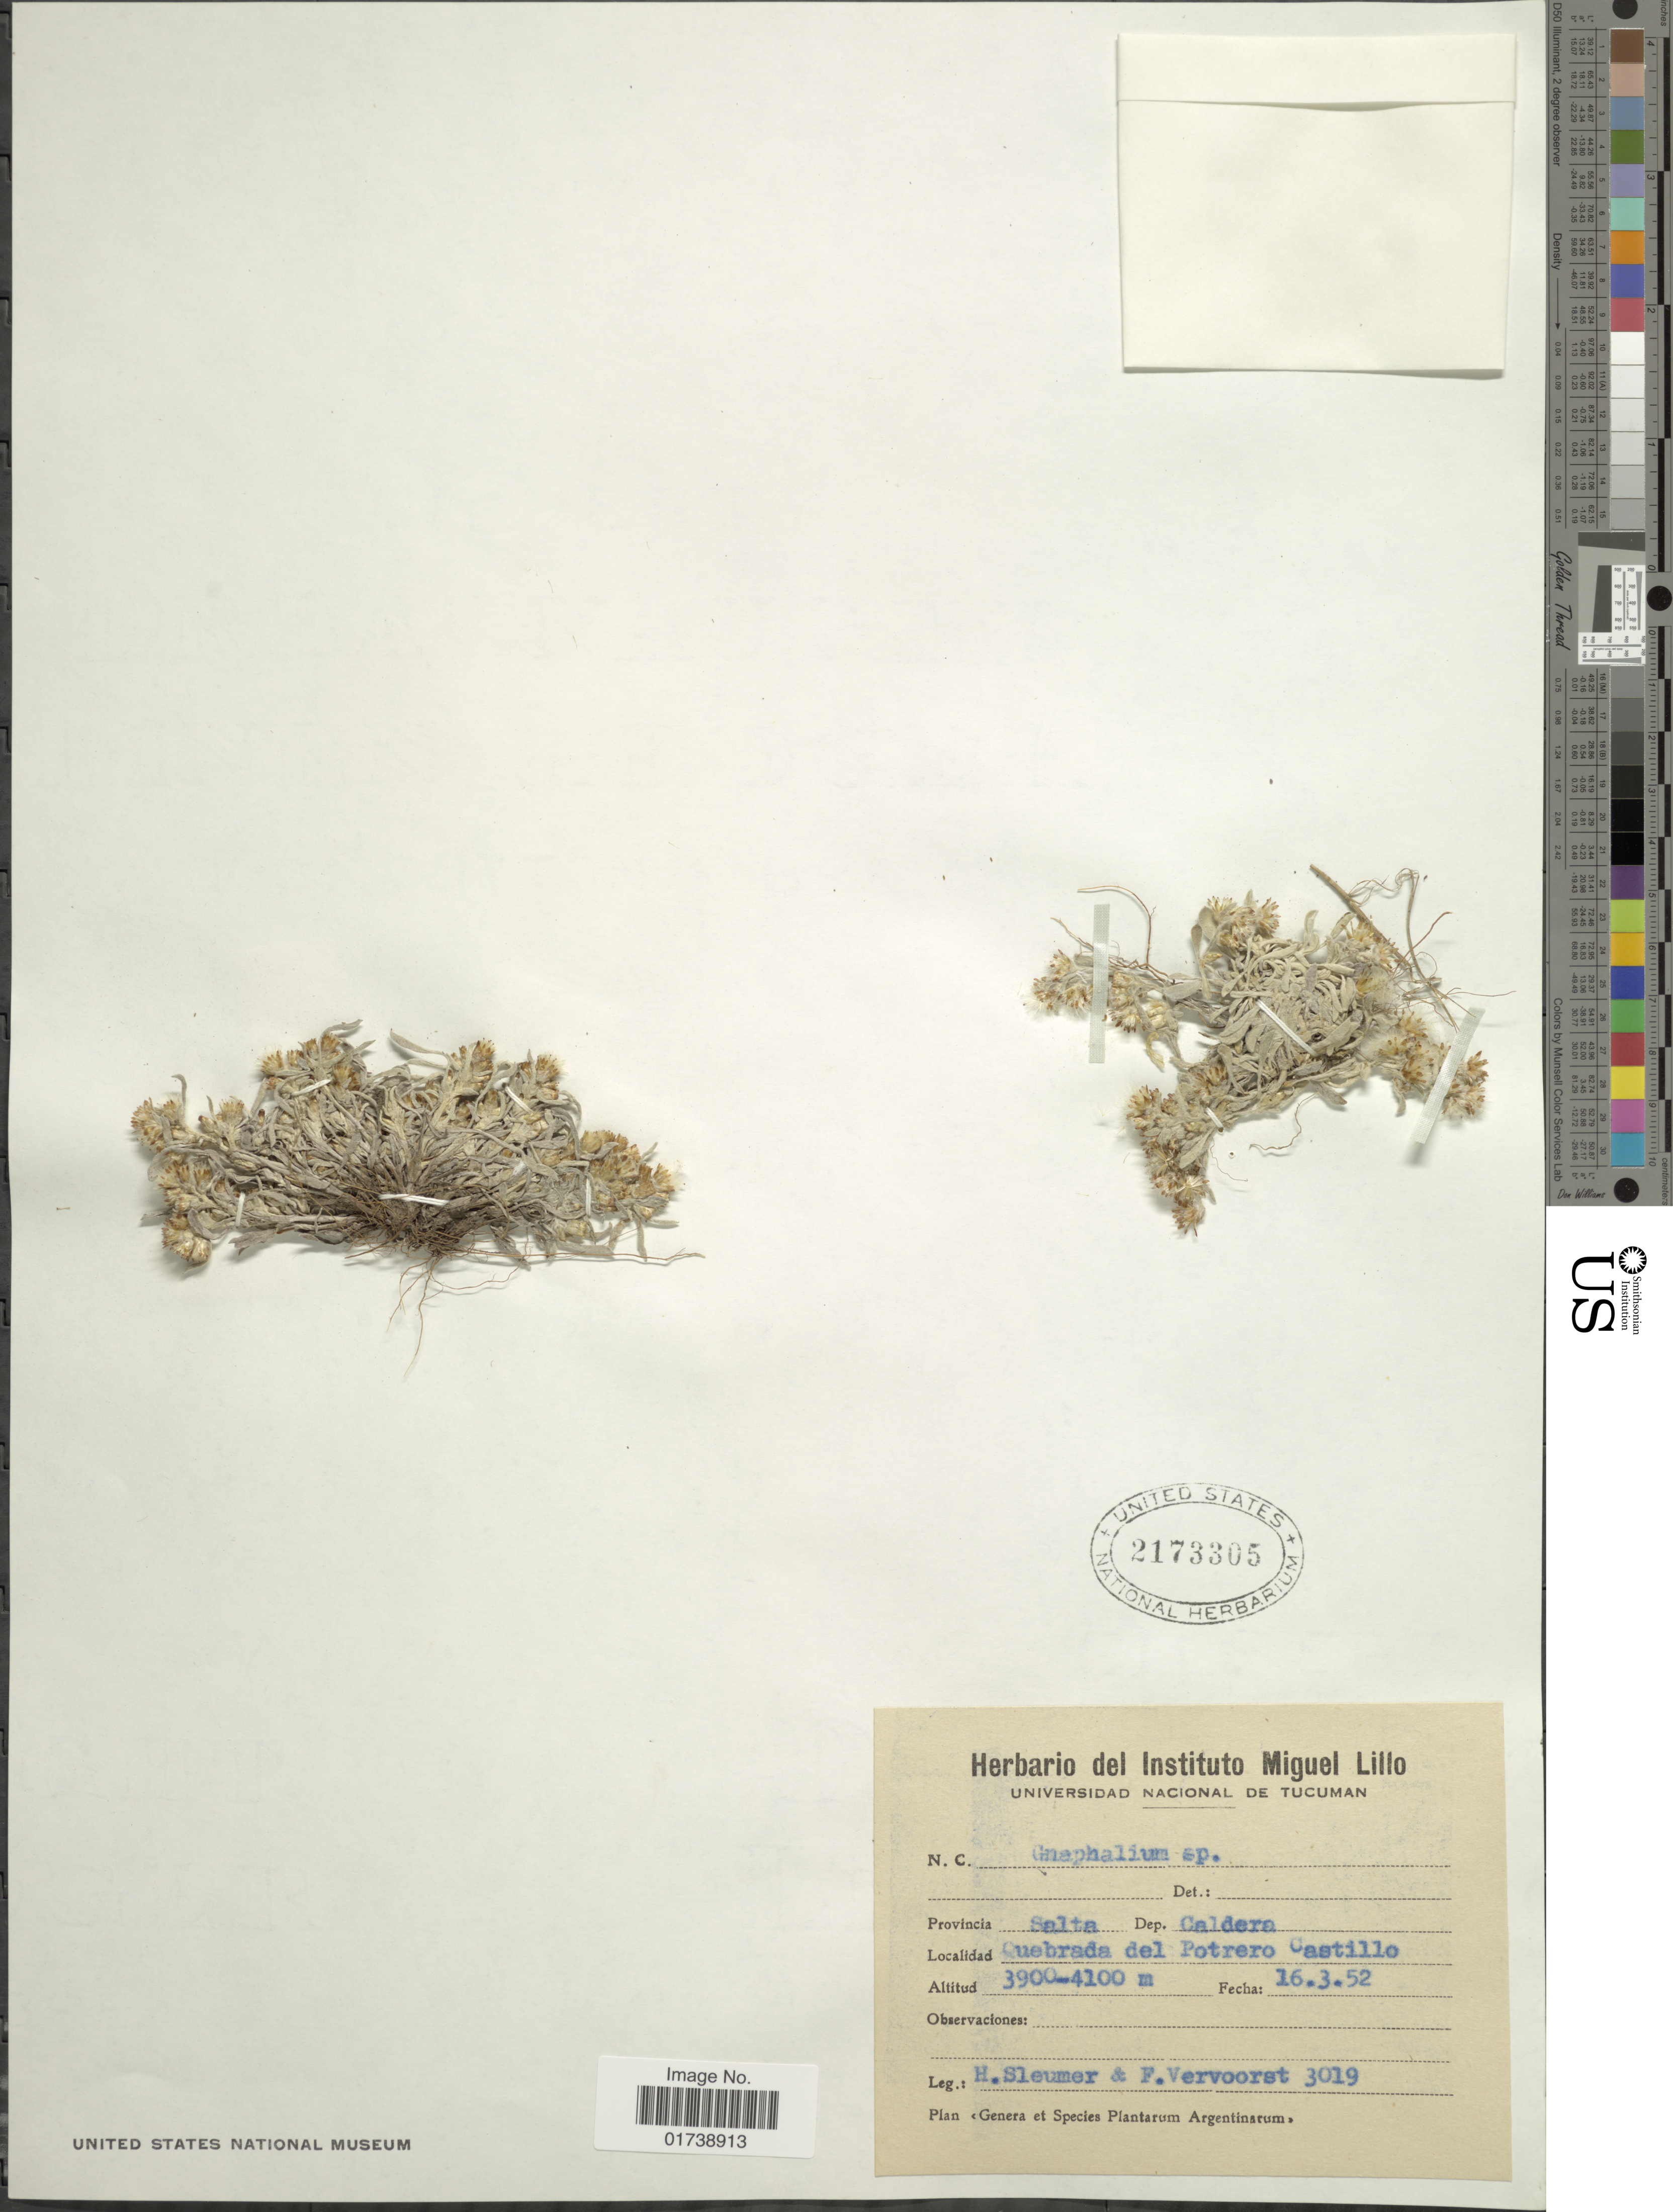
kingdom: Plantae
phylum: Tracheophyta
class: Magnoliopsida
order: Asterales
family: Asteraceae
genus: Gamochaeta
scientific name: Gamochaeta sp.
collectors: H. O. Sleumer & F. Vervoorst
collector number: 3019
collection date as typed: Transcribed d/m/y: 16/3/52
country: Argentina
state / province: Salta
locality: Dep. Caldera, Quebrada del Potrero Castillo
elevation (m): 3900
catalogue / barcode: US 2173305